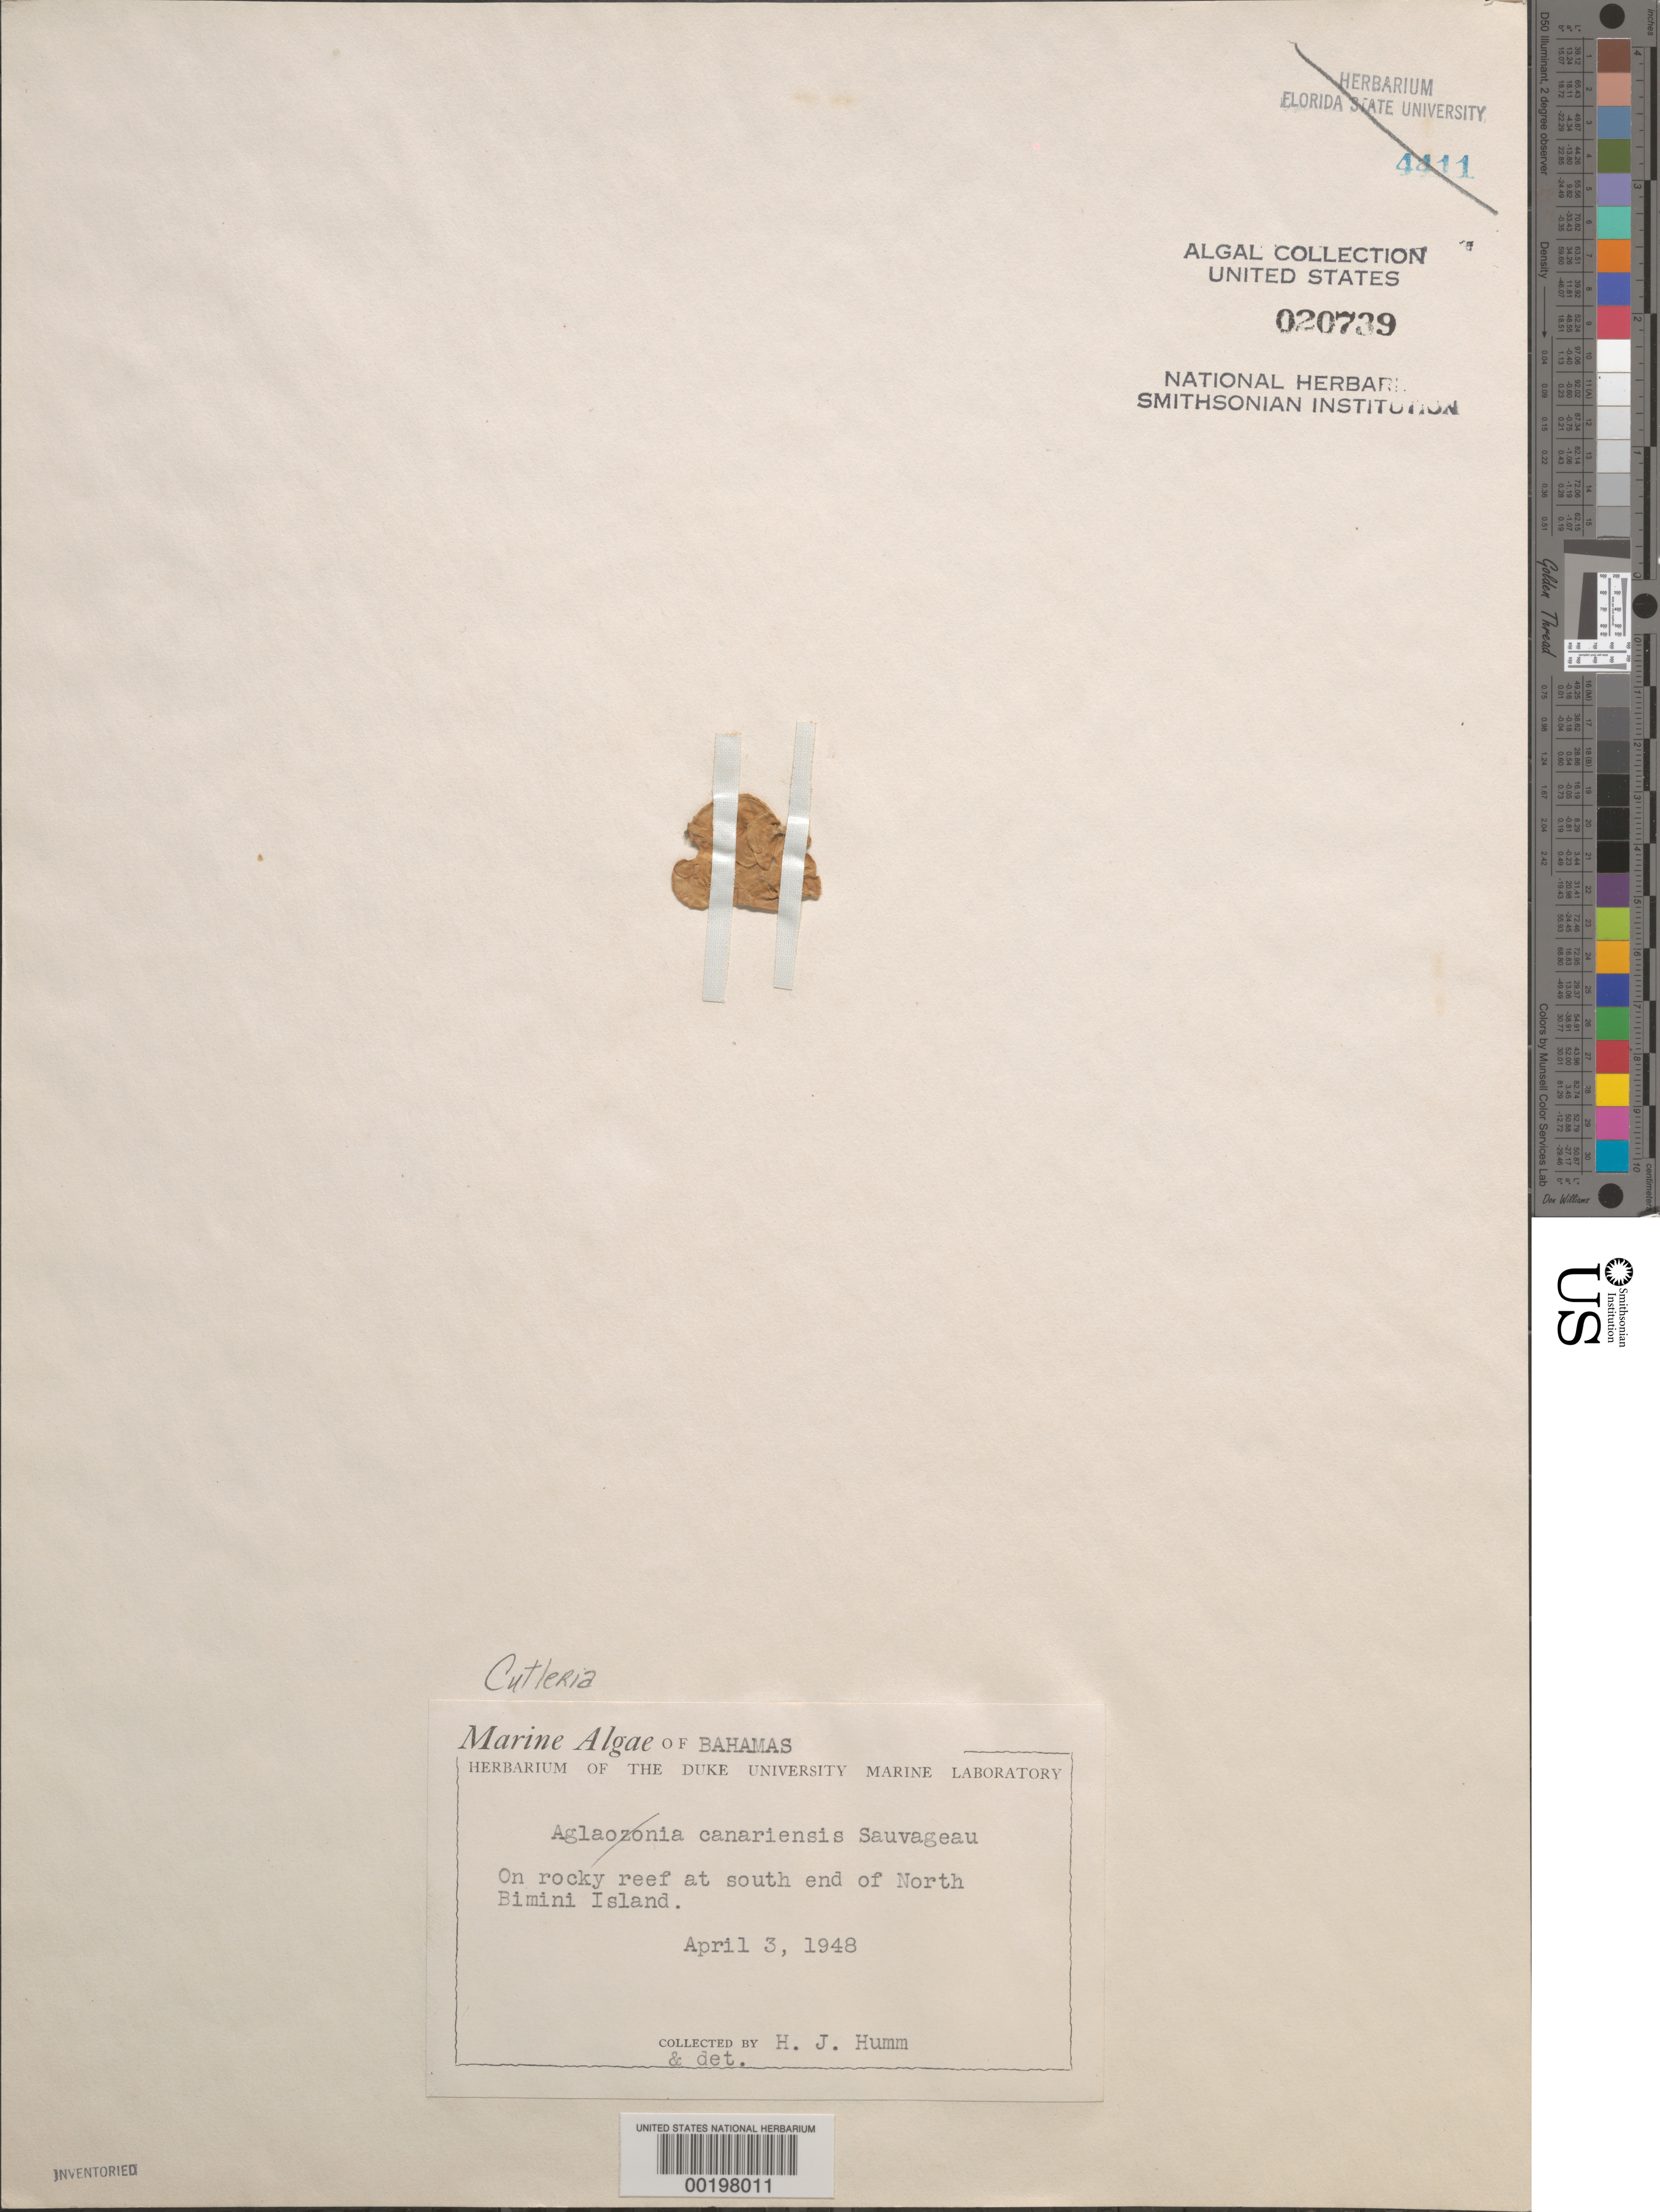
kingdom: Chromista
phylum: Ochrophyta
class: Phaeophyceae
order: Dictyotales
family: Dictyotaceae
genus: Lobophora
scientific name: Lobophora canariensis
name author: (Sauvageau) C.W.Vieira et al.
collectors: H. J. Humm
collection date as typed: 03 Apr 1948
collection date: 1948-04-03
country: Bahamas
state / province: Biminis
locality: North bimini island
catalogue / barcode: US 20739